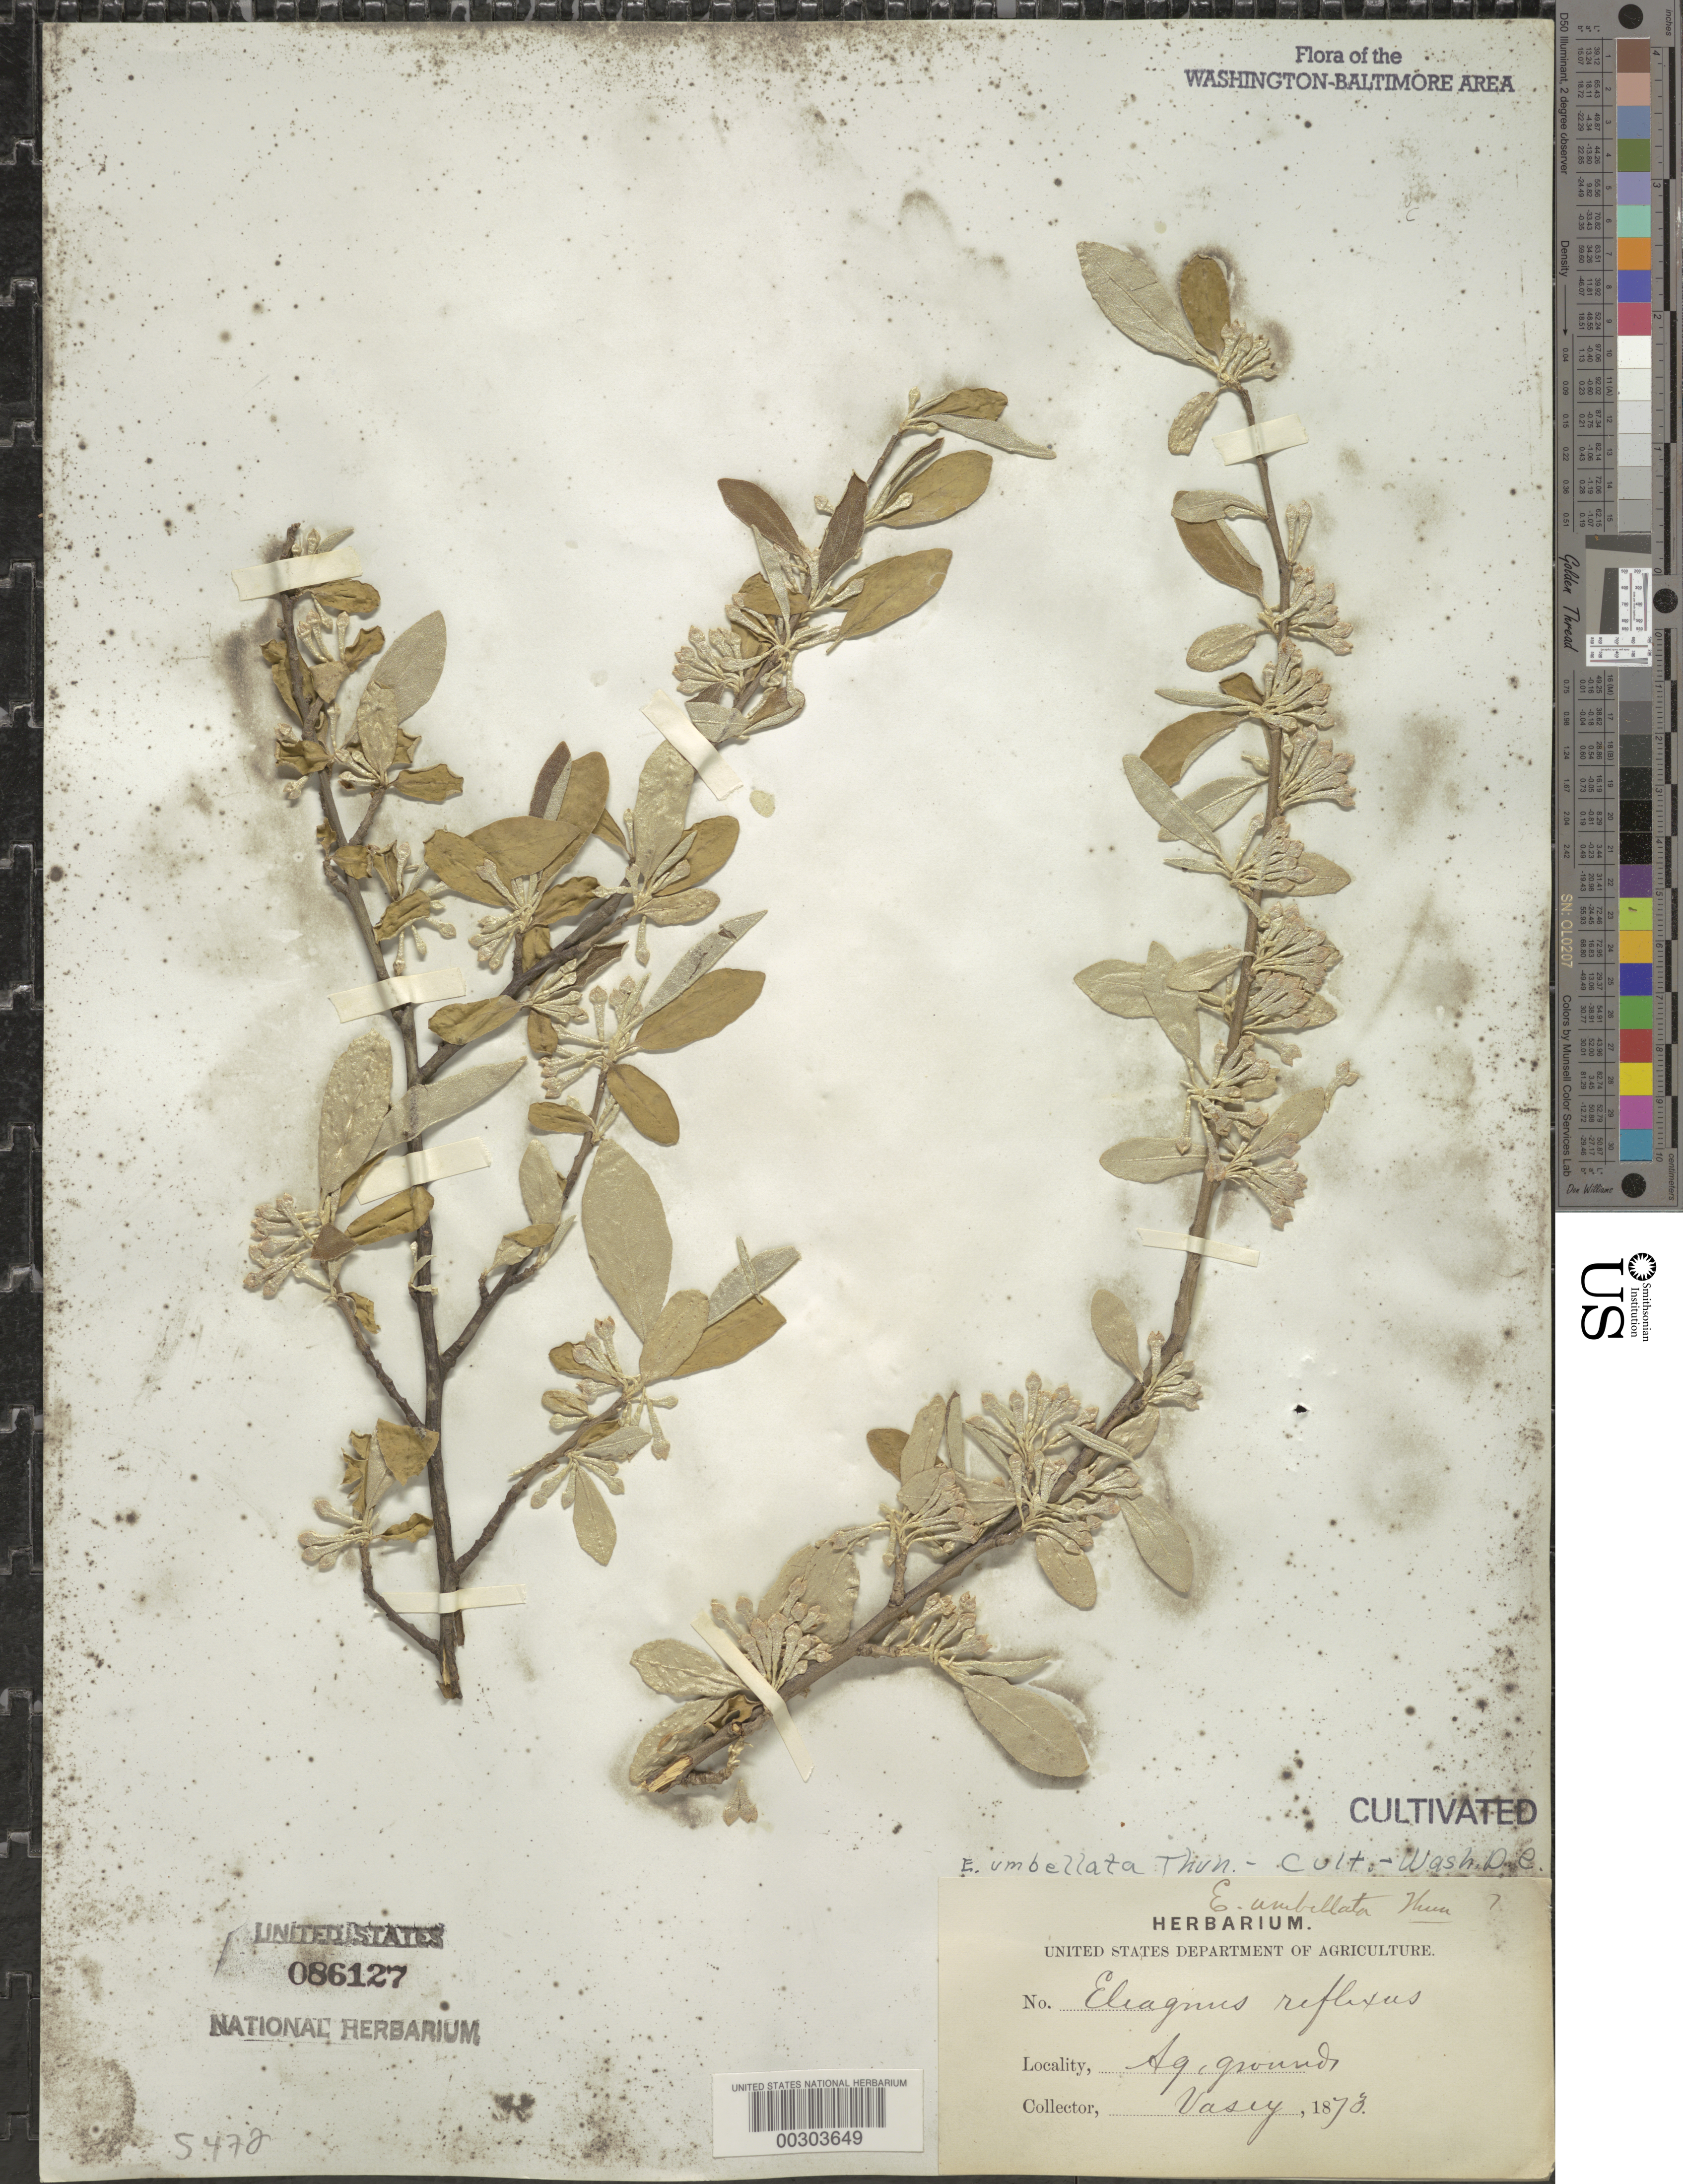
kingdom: Plantae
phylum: Tracheophyta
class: Magnoliopsida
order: Rosales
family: Elaeagnaceae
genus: Elaeagnus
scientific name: Elaeagnus umbellata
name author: Thunb.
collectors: G. R. Vasey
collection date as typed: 1873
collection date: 1873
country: United States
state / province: District of Columbia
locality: Department of Agriculture Grounds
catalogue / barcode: US 86127